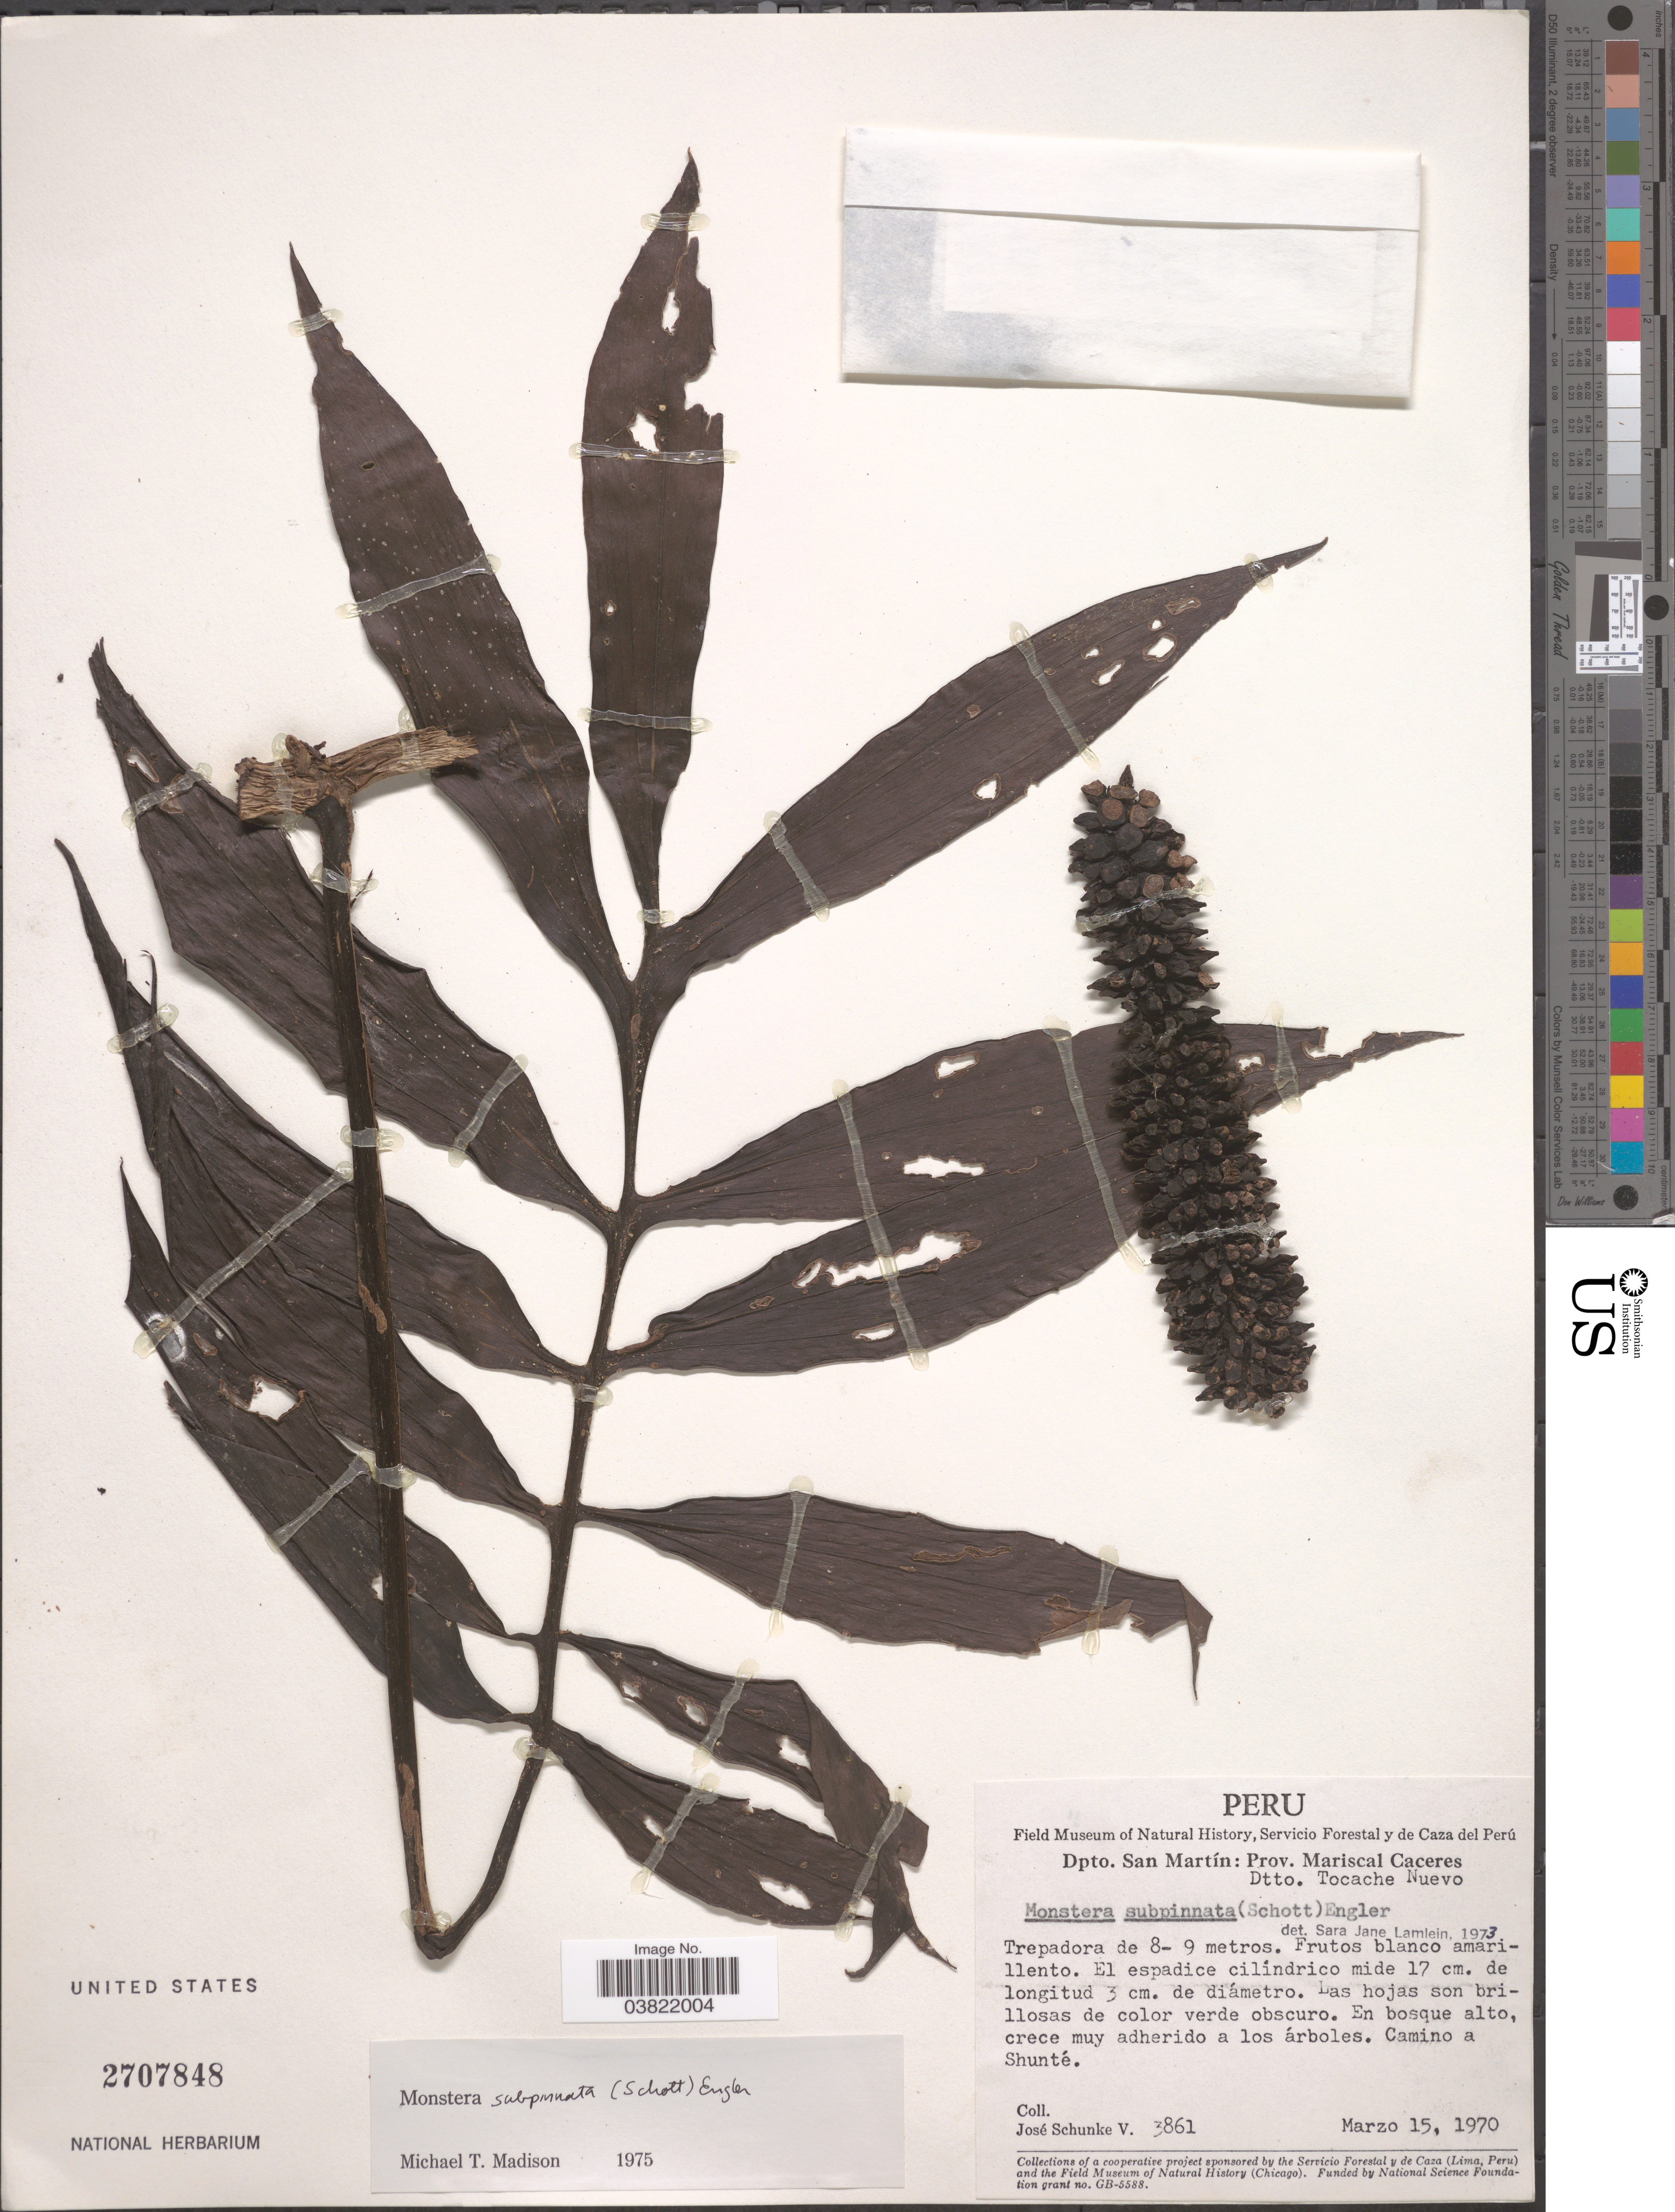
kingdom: Plantae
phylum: Tracheophyta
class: Liliopsida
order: Alismatales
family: Araceae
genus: Monstera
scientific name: Monstera subpinnata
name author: (Schott) Engl.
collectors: J. Schunke Vigo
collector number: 3861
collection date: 1970-03-15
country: Peru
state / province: San Martín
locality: Dpto. San Martín: Prov. Mariscal Caceres. Dtto. Tocache Nuevo. Camino a Shunté.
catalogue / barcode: US 2707848